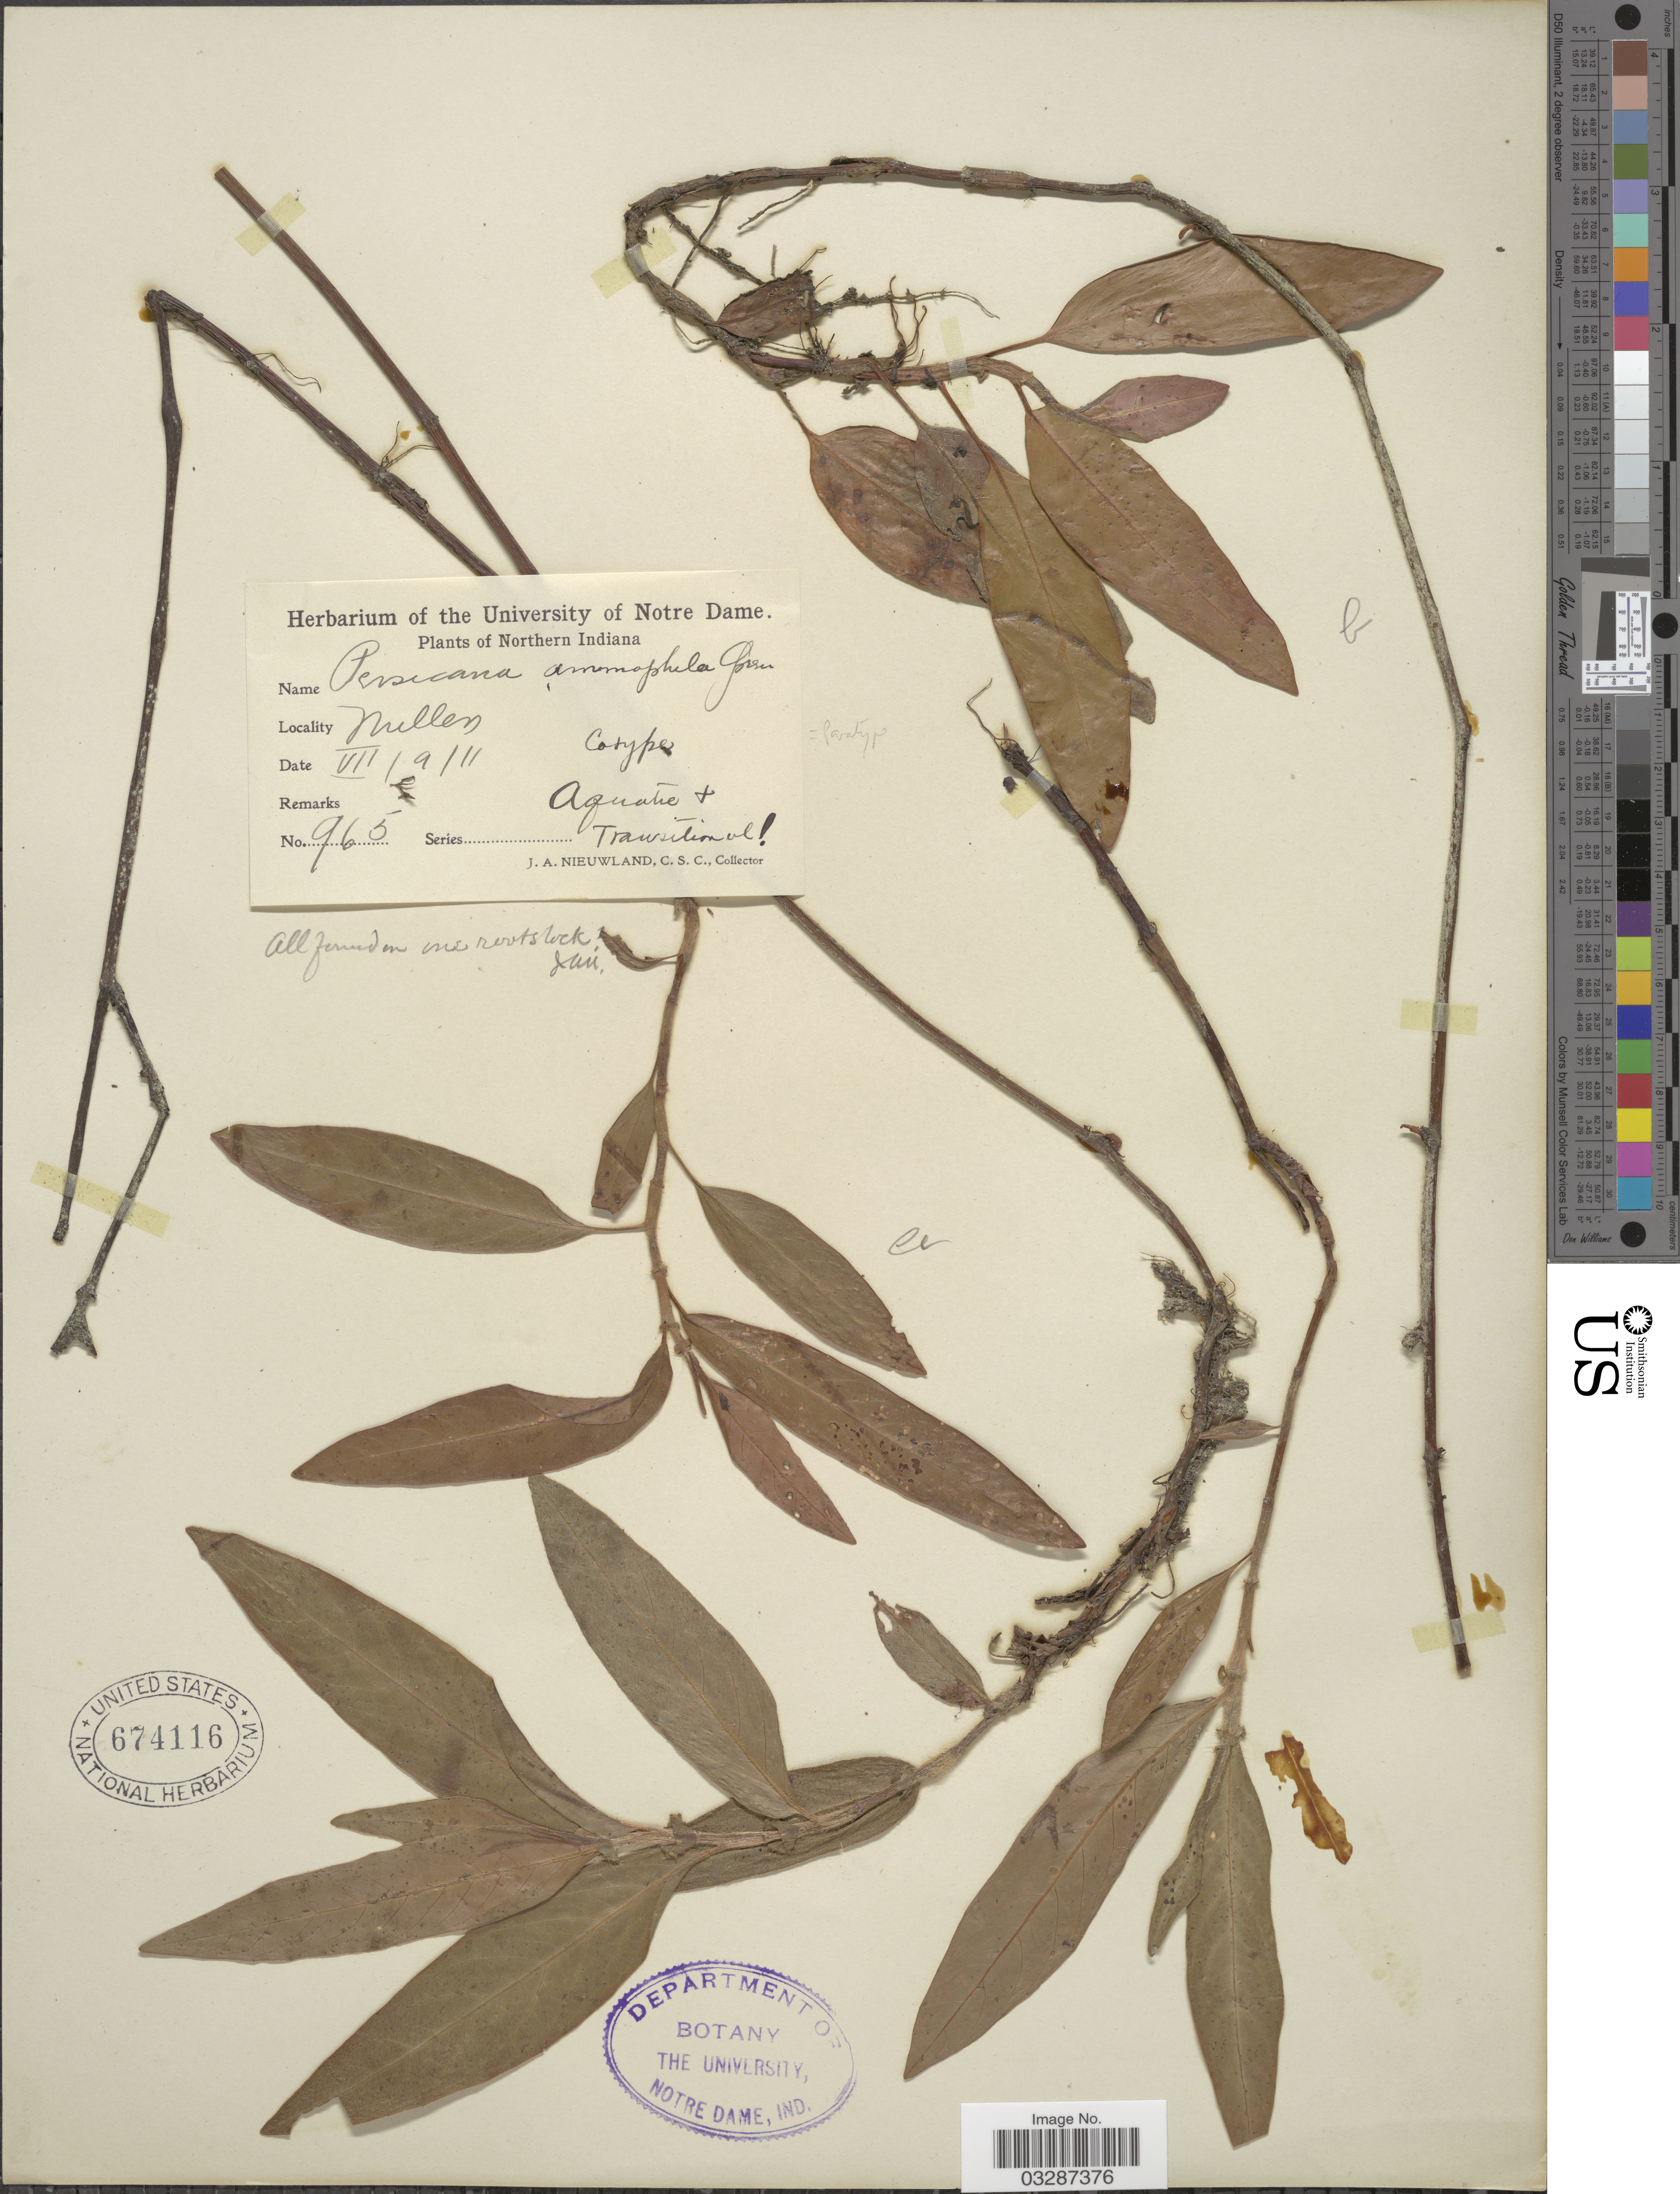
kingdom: Plantae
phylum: Tracheophyta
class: Magnoliopsida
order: Caryophyllales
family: Polygonaceae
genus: Polygonum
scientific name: Polygonum amphibium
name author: L.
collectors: J. A. Nieuwland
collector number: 965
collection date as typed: Transcribed d/m/y: 9/7/11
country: United States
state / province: Indiana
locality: Northern Indiana. Millers.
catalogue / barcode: US 674116